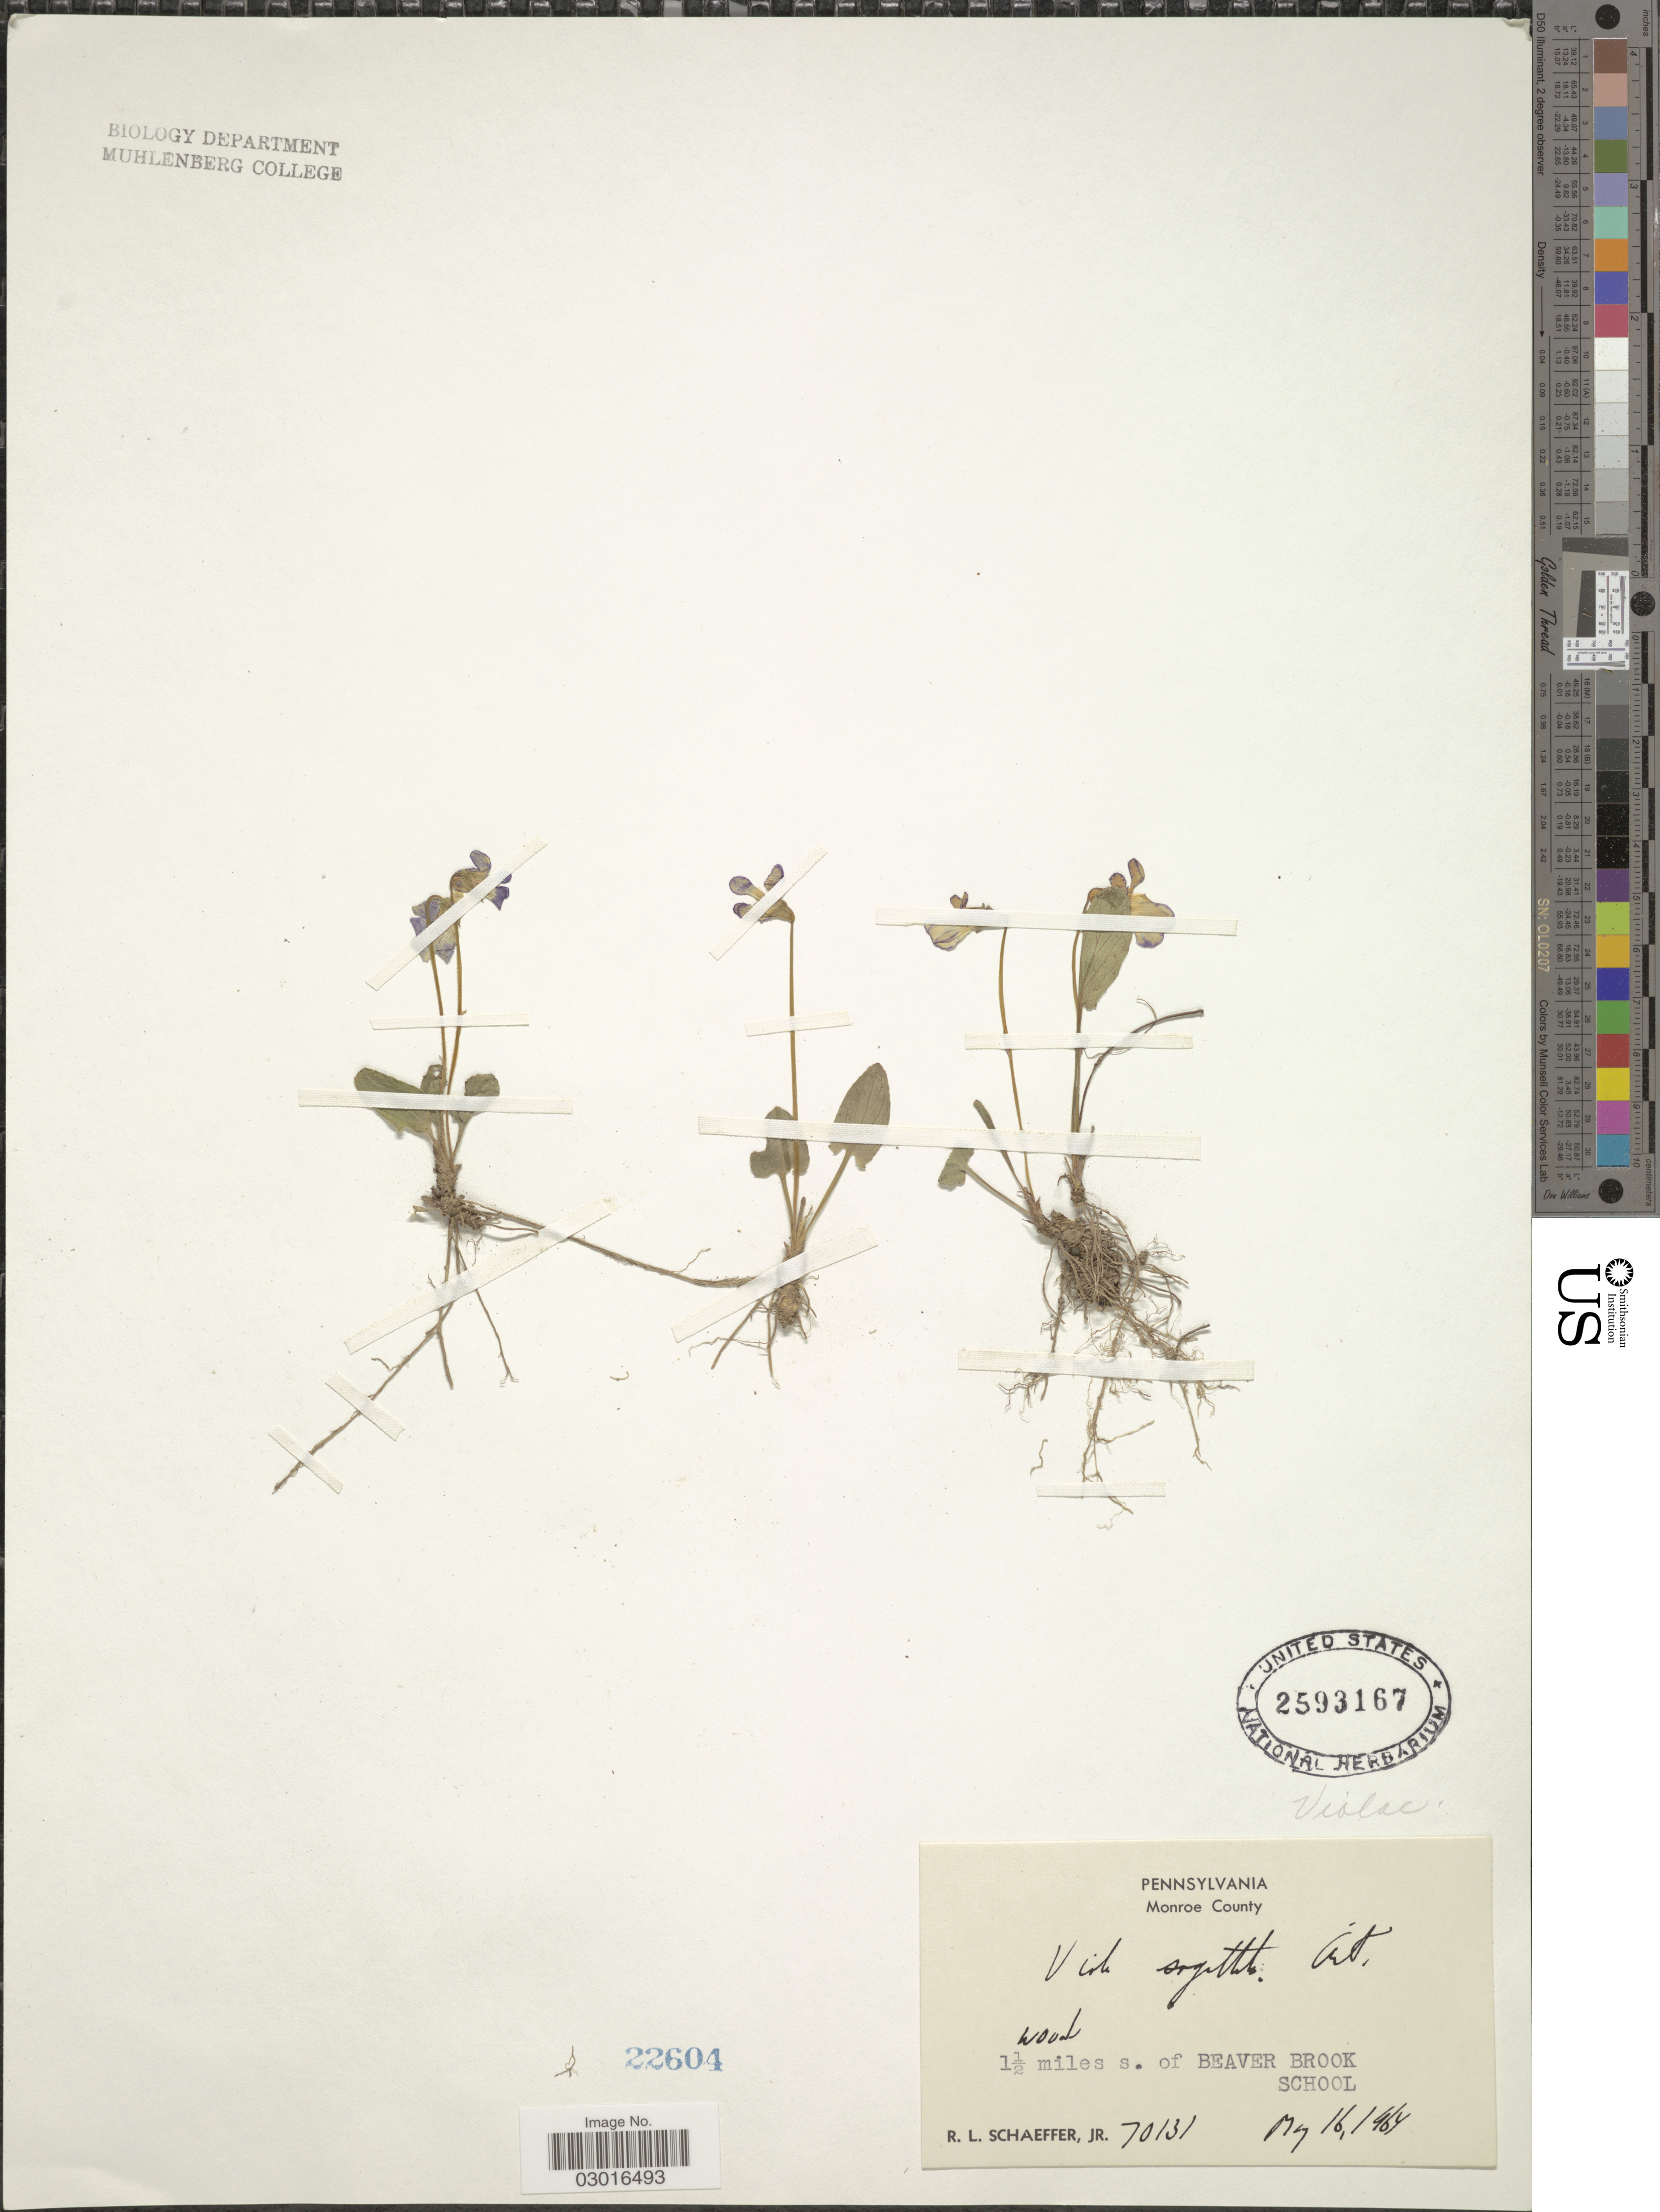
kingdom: Plantae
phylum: Tracheophyta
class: Magnoliopsida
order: Malpighiales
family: Violaceae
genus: Viola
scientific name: Viola sagittata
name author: Aiton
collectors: R. L. Schaeffer Jr.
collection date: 1964-05-16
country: United States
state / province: Pennsylvania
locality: Monroe County. 1½ miles s. of Beaver Brook School.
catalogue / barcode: US 2593167